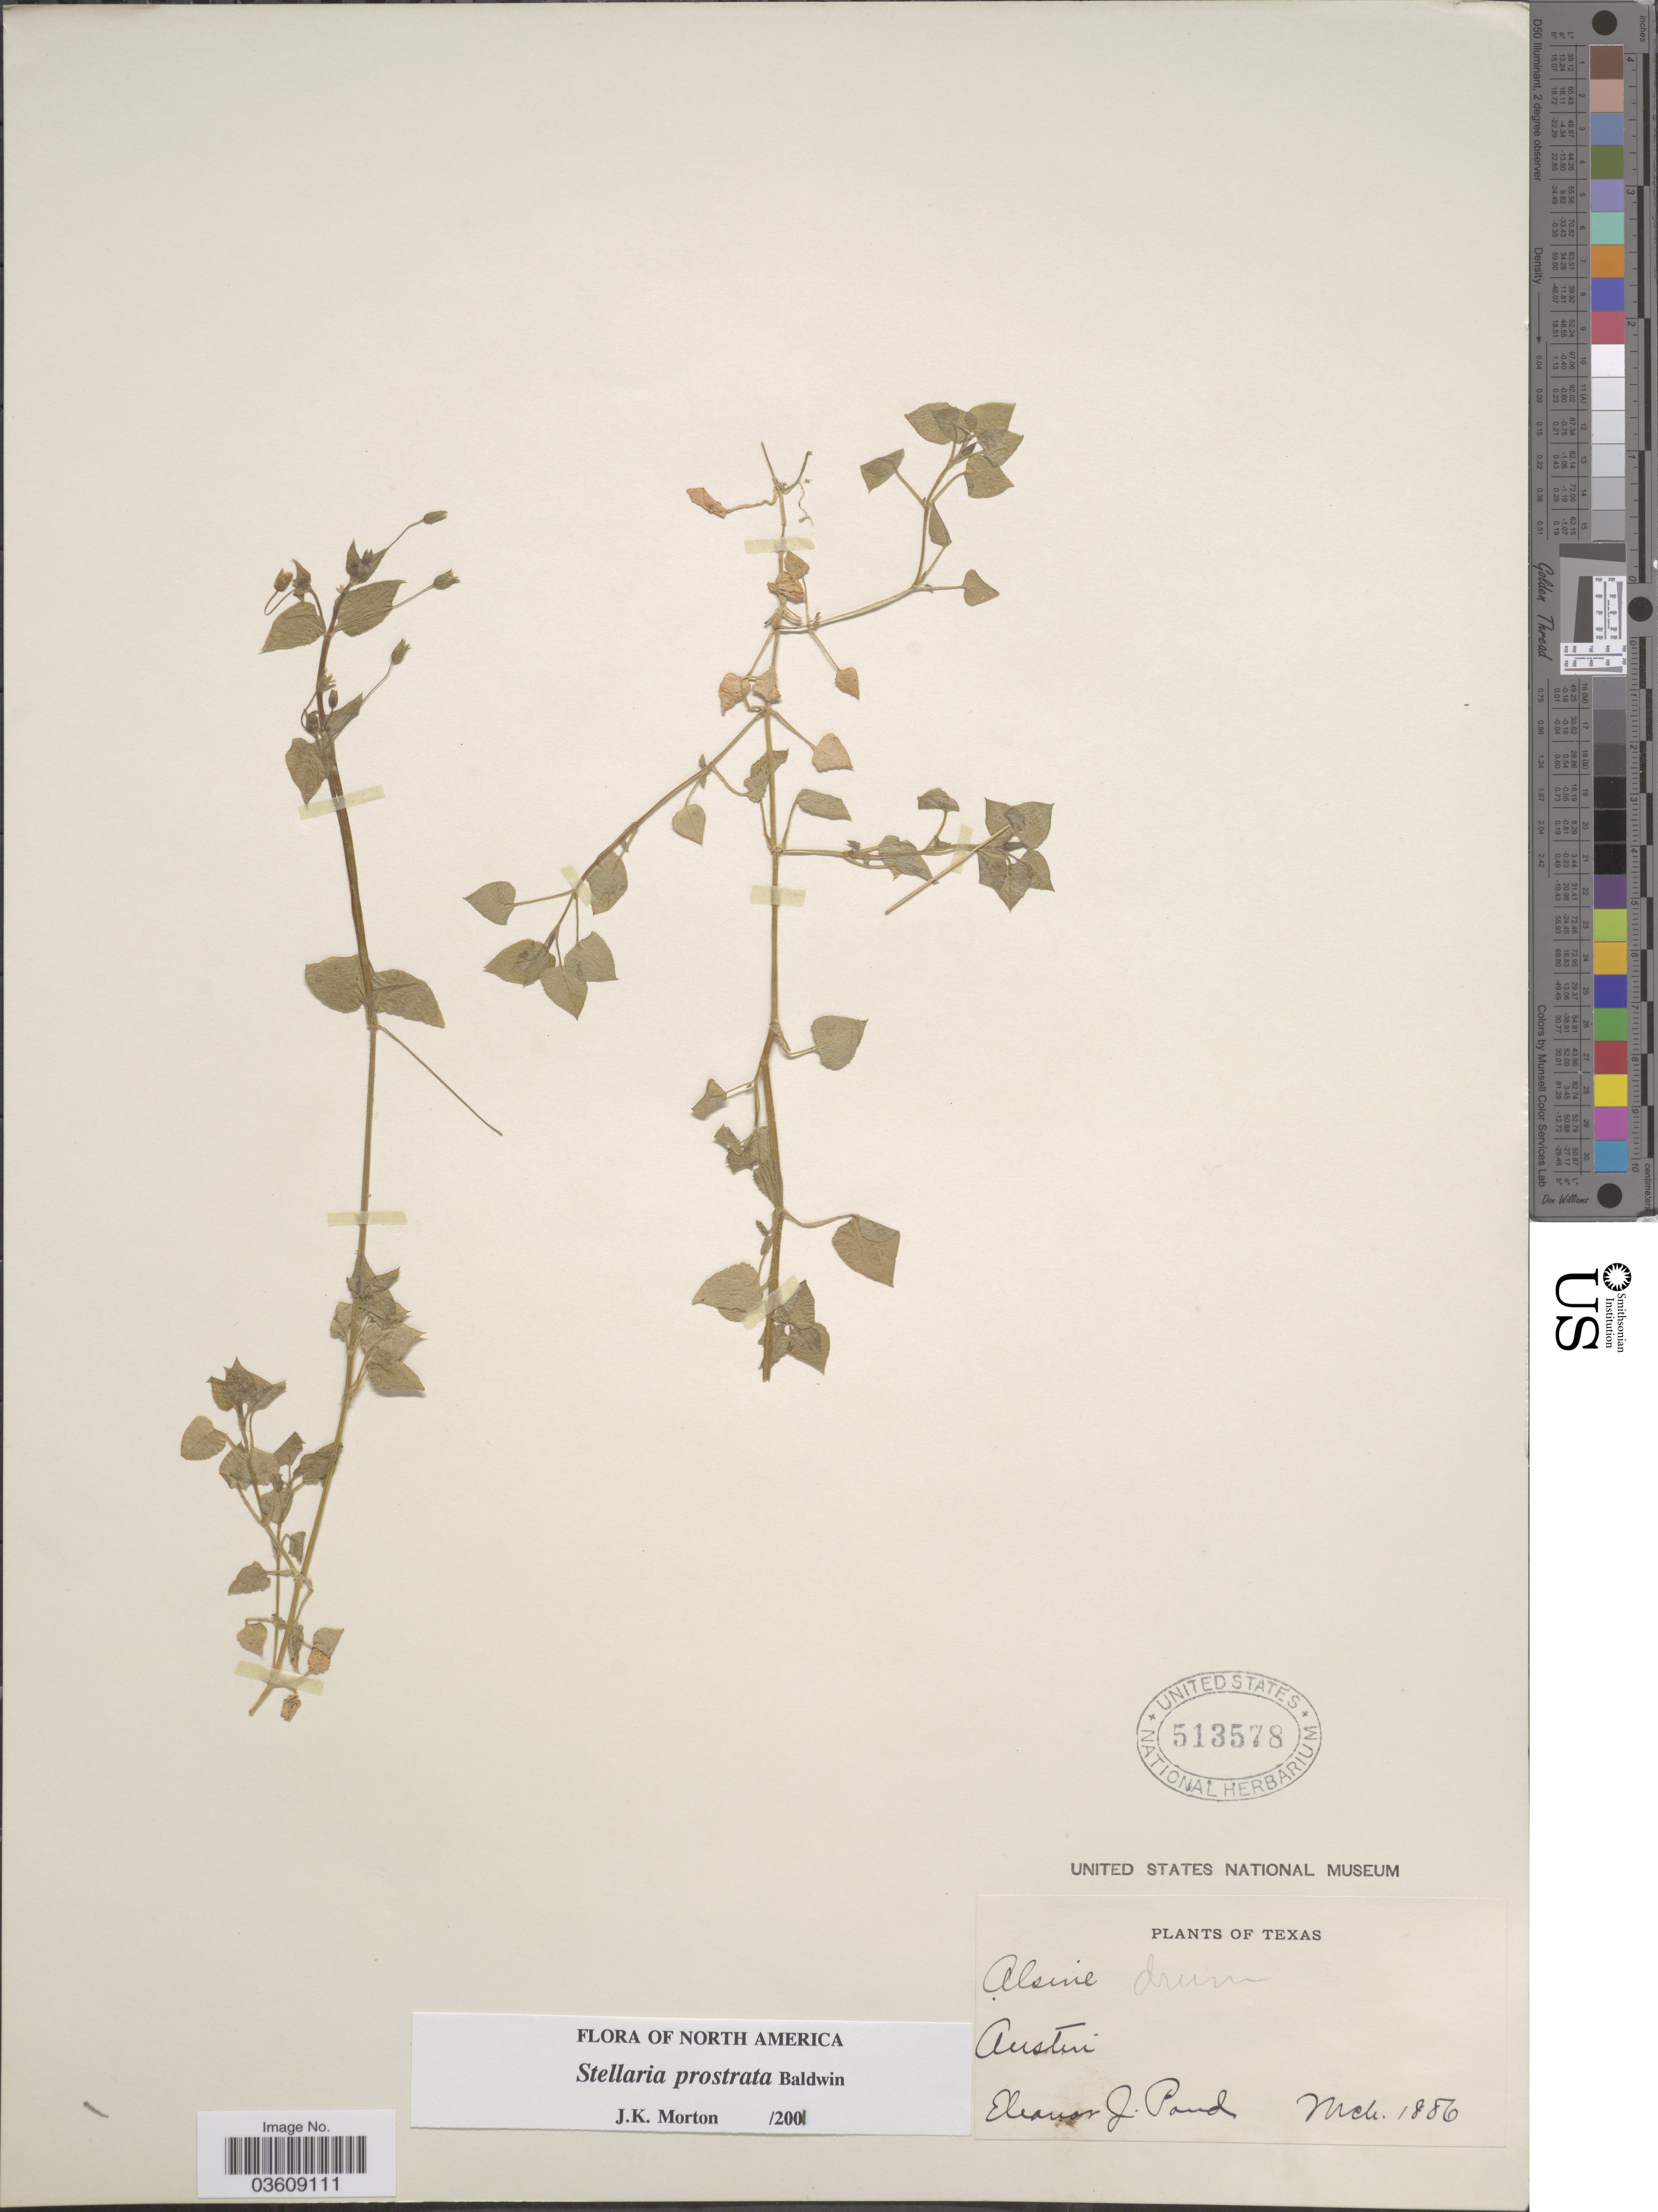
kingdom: Plantae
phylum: Tracheophyta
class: Magnoliopsida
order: Caryophyllales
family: Caryophyllaceae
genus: Stellaria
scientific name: Stellaria prostrata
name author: Baldwin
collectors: E. Pond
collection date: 1886-03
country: United States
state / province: Texas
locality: Austin.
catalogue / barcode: US 513578